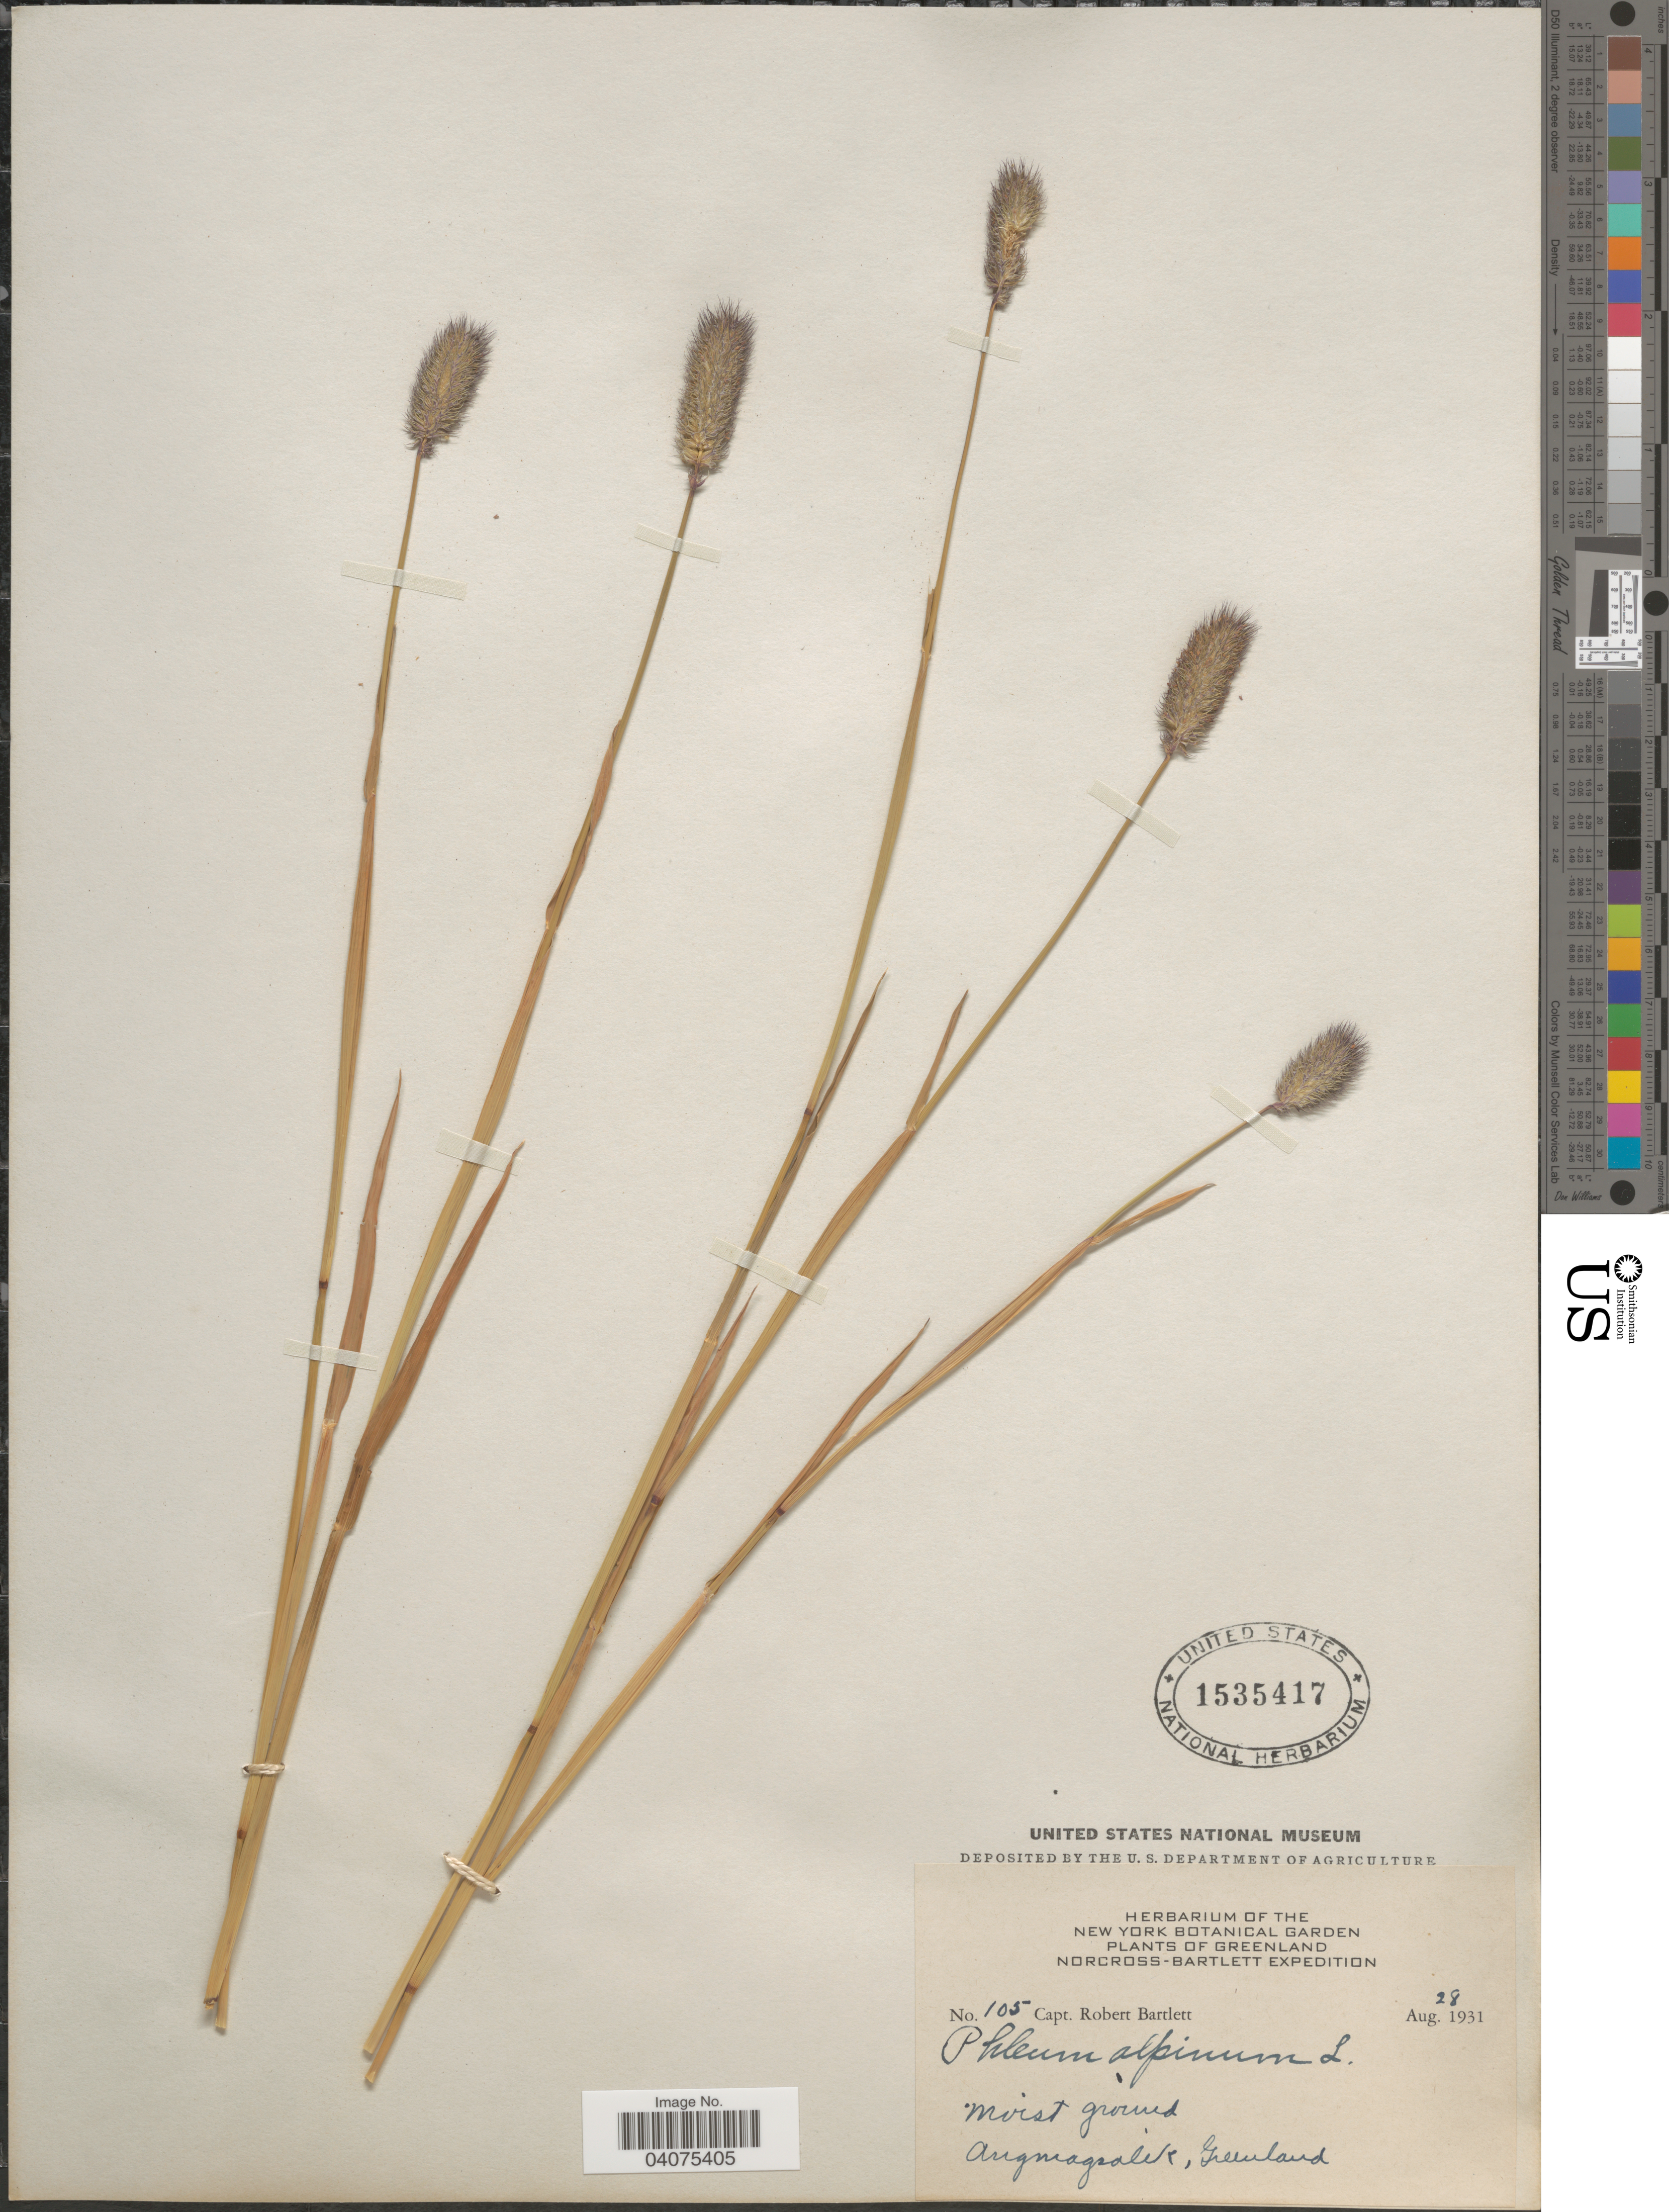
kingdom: Plantae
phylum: Tracheophyta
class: Liliopsida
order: Poales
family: Poaceae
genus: Phleum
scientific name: Phleum alpinum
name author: L.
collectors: R. W. Bartlett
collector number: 105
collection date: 1931-08-28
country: Greenland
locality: Norcross-Bartlett Expedition. Angmagsalik.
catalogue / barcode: US 1535417